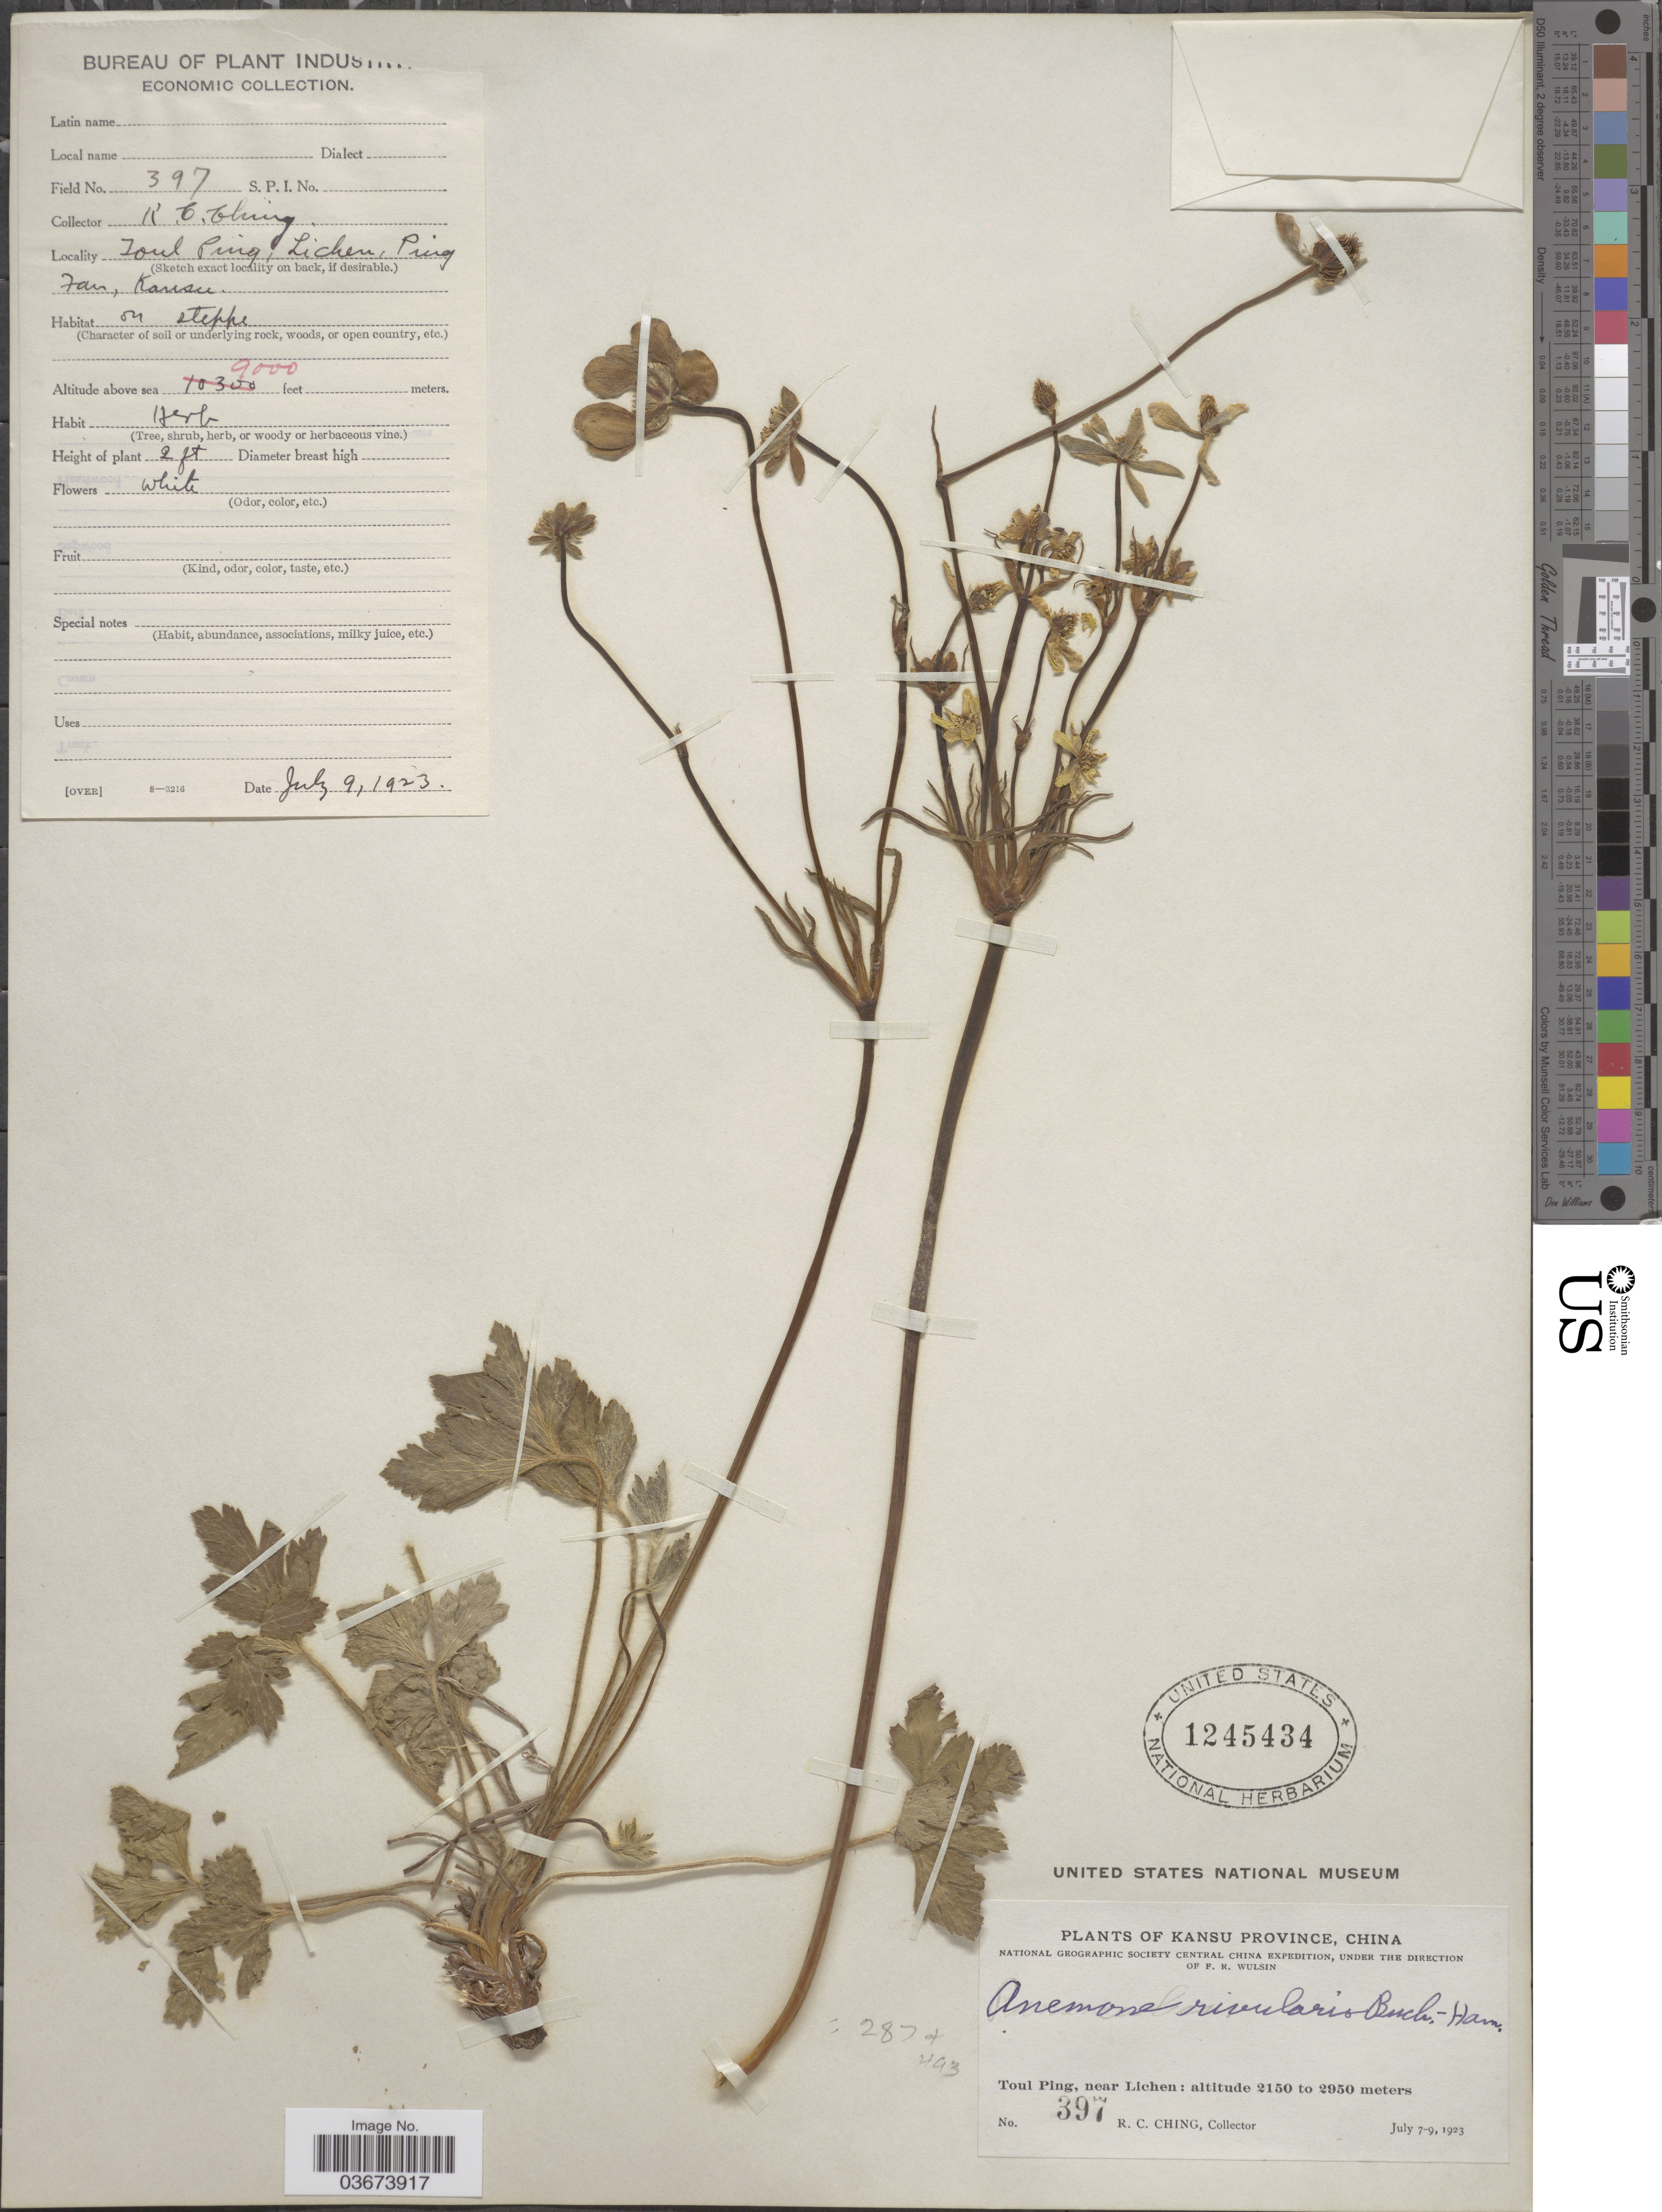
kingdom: Plantae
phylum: Tracheophyta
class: Magnoliopsida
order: Ranunculales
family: Ranunculaceae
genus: Anemone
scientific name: Anemone rivularis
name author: Buch.-Ham. ex DC.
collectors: R. C. Ching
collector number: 397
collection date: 1923-07-09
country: China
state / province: Gansu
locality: Toul Ping, Lichen, Ping Fan, Kansu. Kansu Province. Toul Ping, near Lichen.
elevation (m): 2743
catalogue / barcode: US 1245434